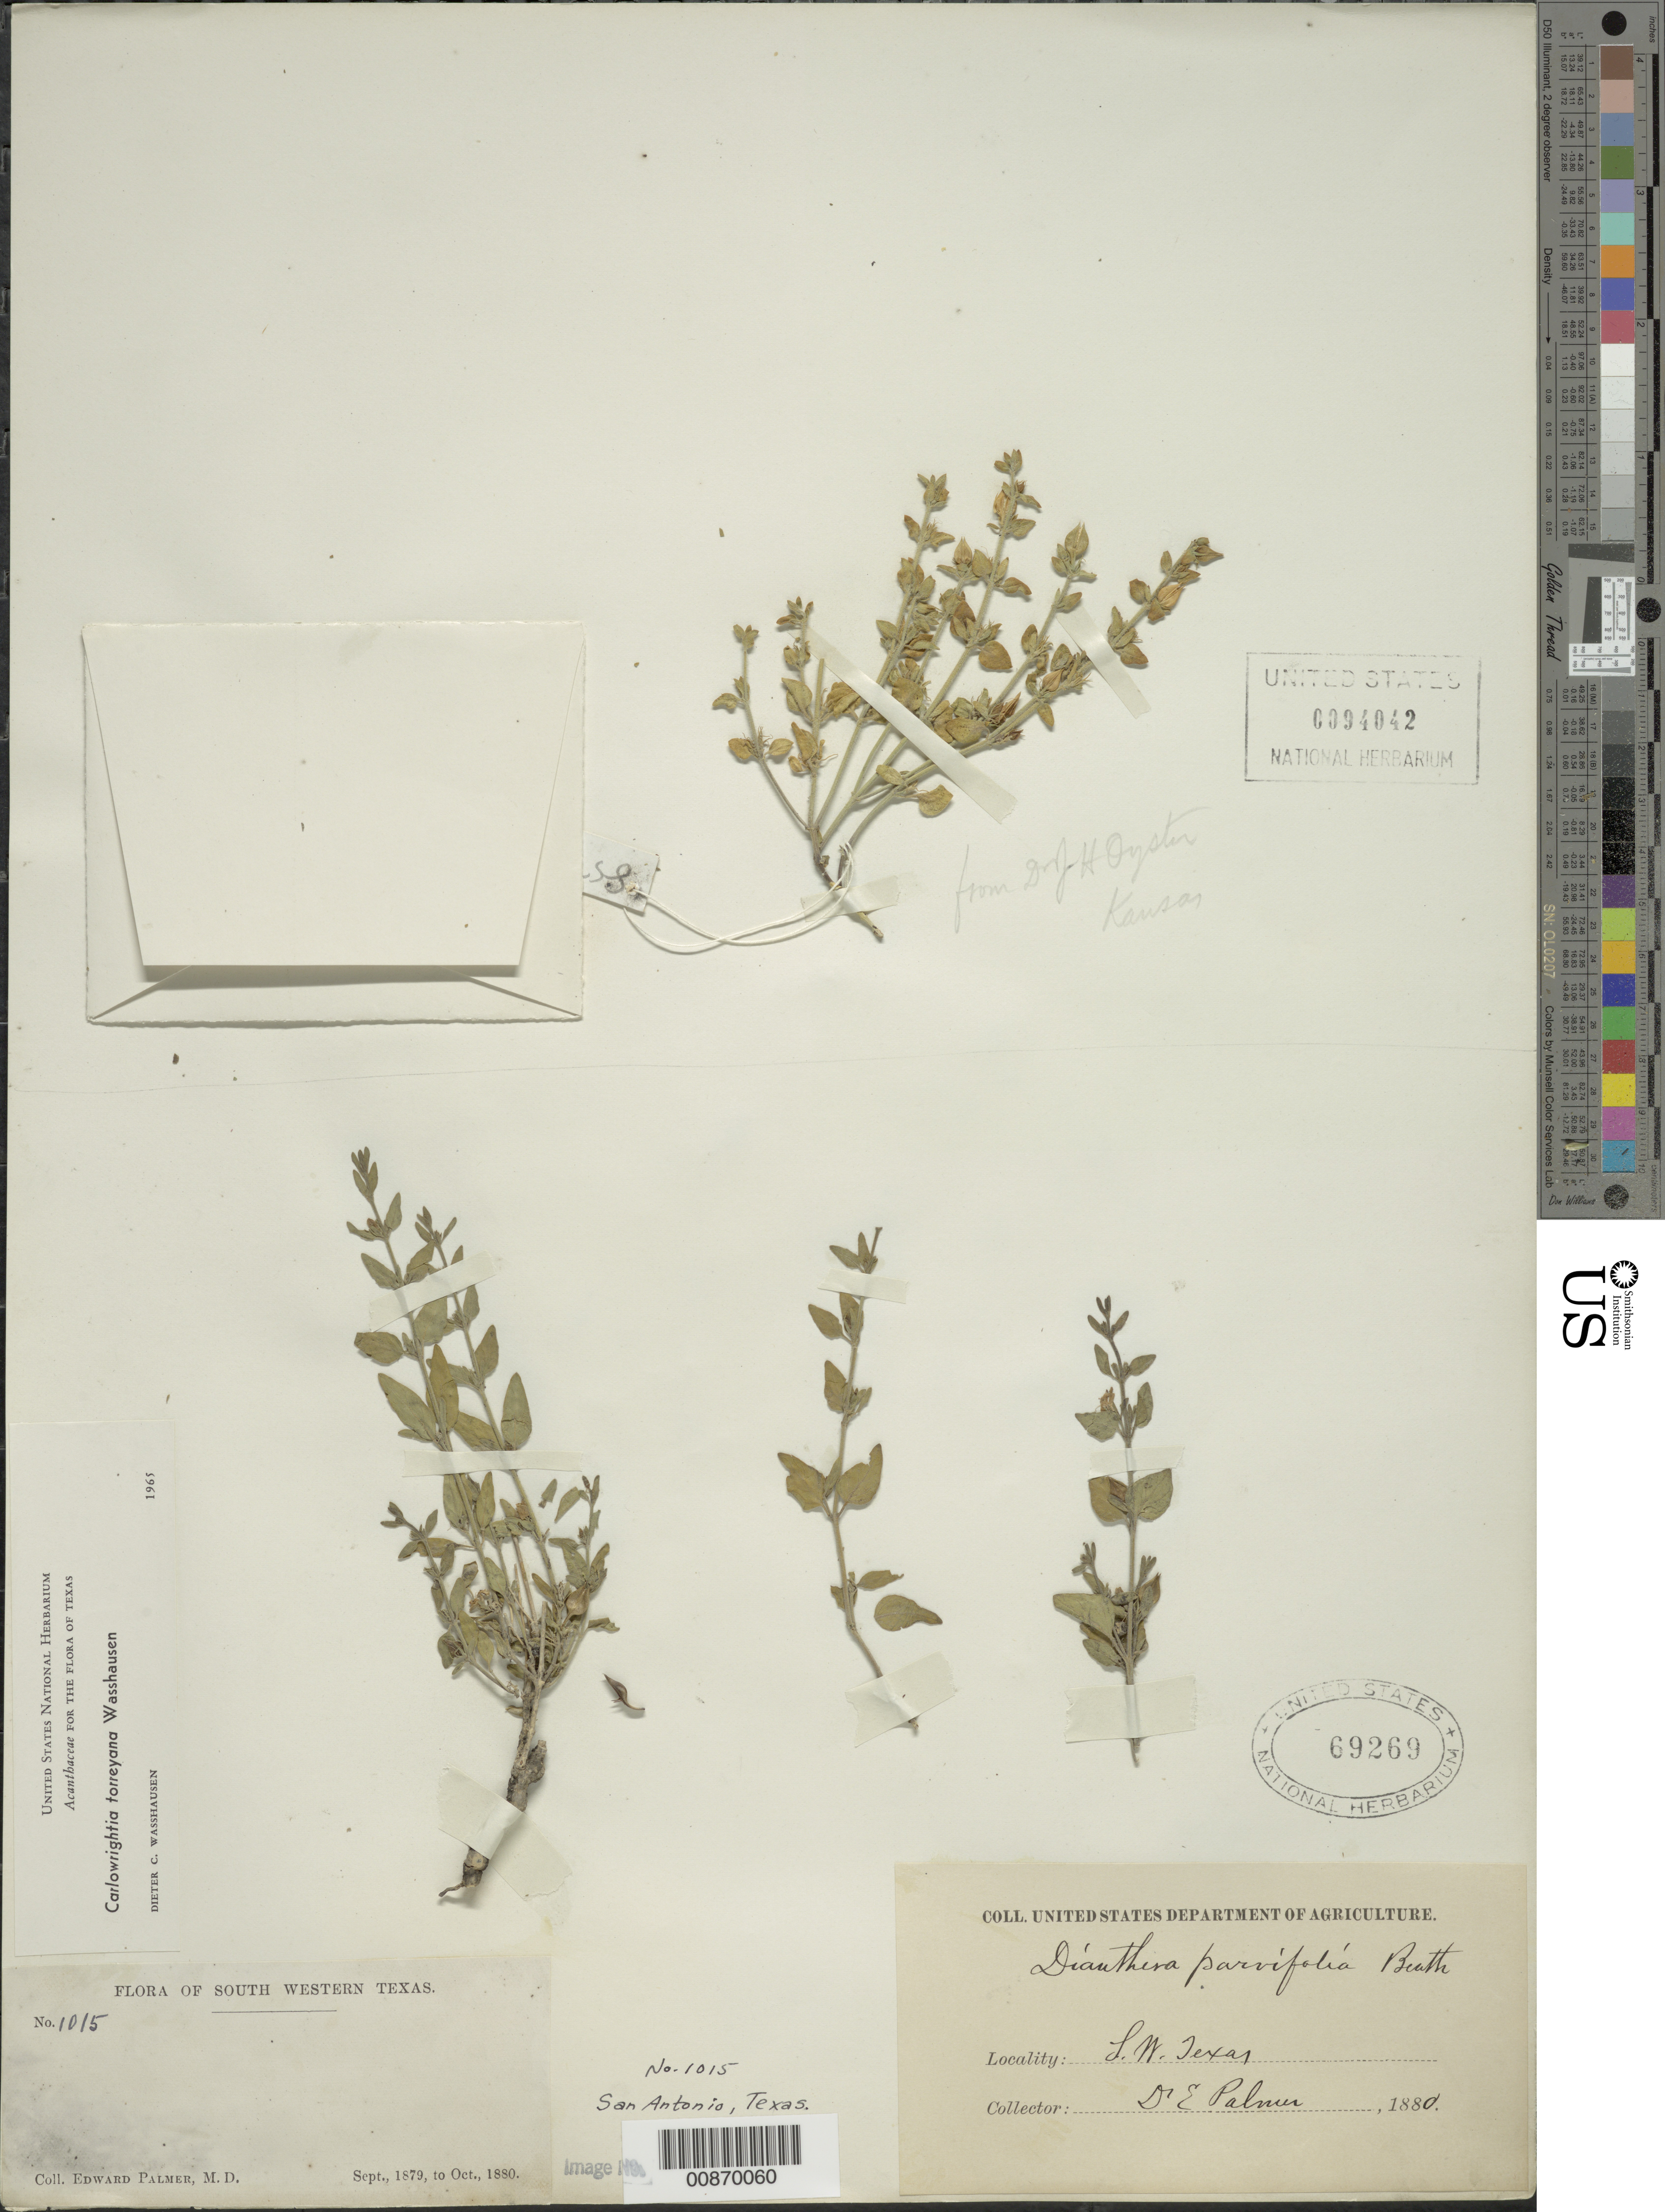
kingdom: Plantae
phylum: Tracheophyta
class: Magnoliopsida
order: Lamiales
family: Acanthaceae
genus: Carlowrightia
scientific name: Carlowrightia torreyana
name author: Wassh.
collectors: J. H. Oyster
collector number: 85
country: United States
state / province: Kansas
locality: Kansas.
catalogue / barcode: US 94042